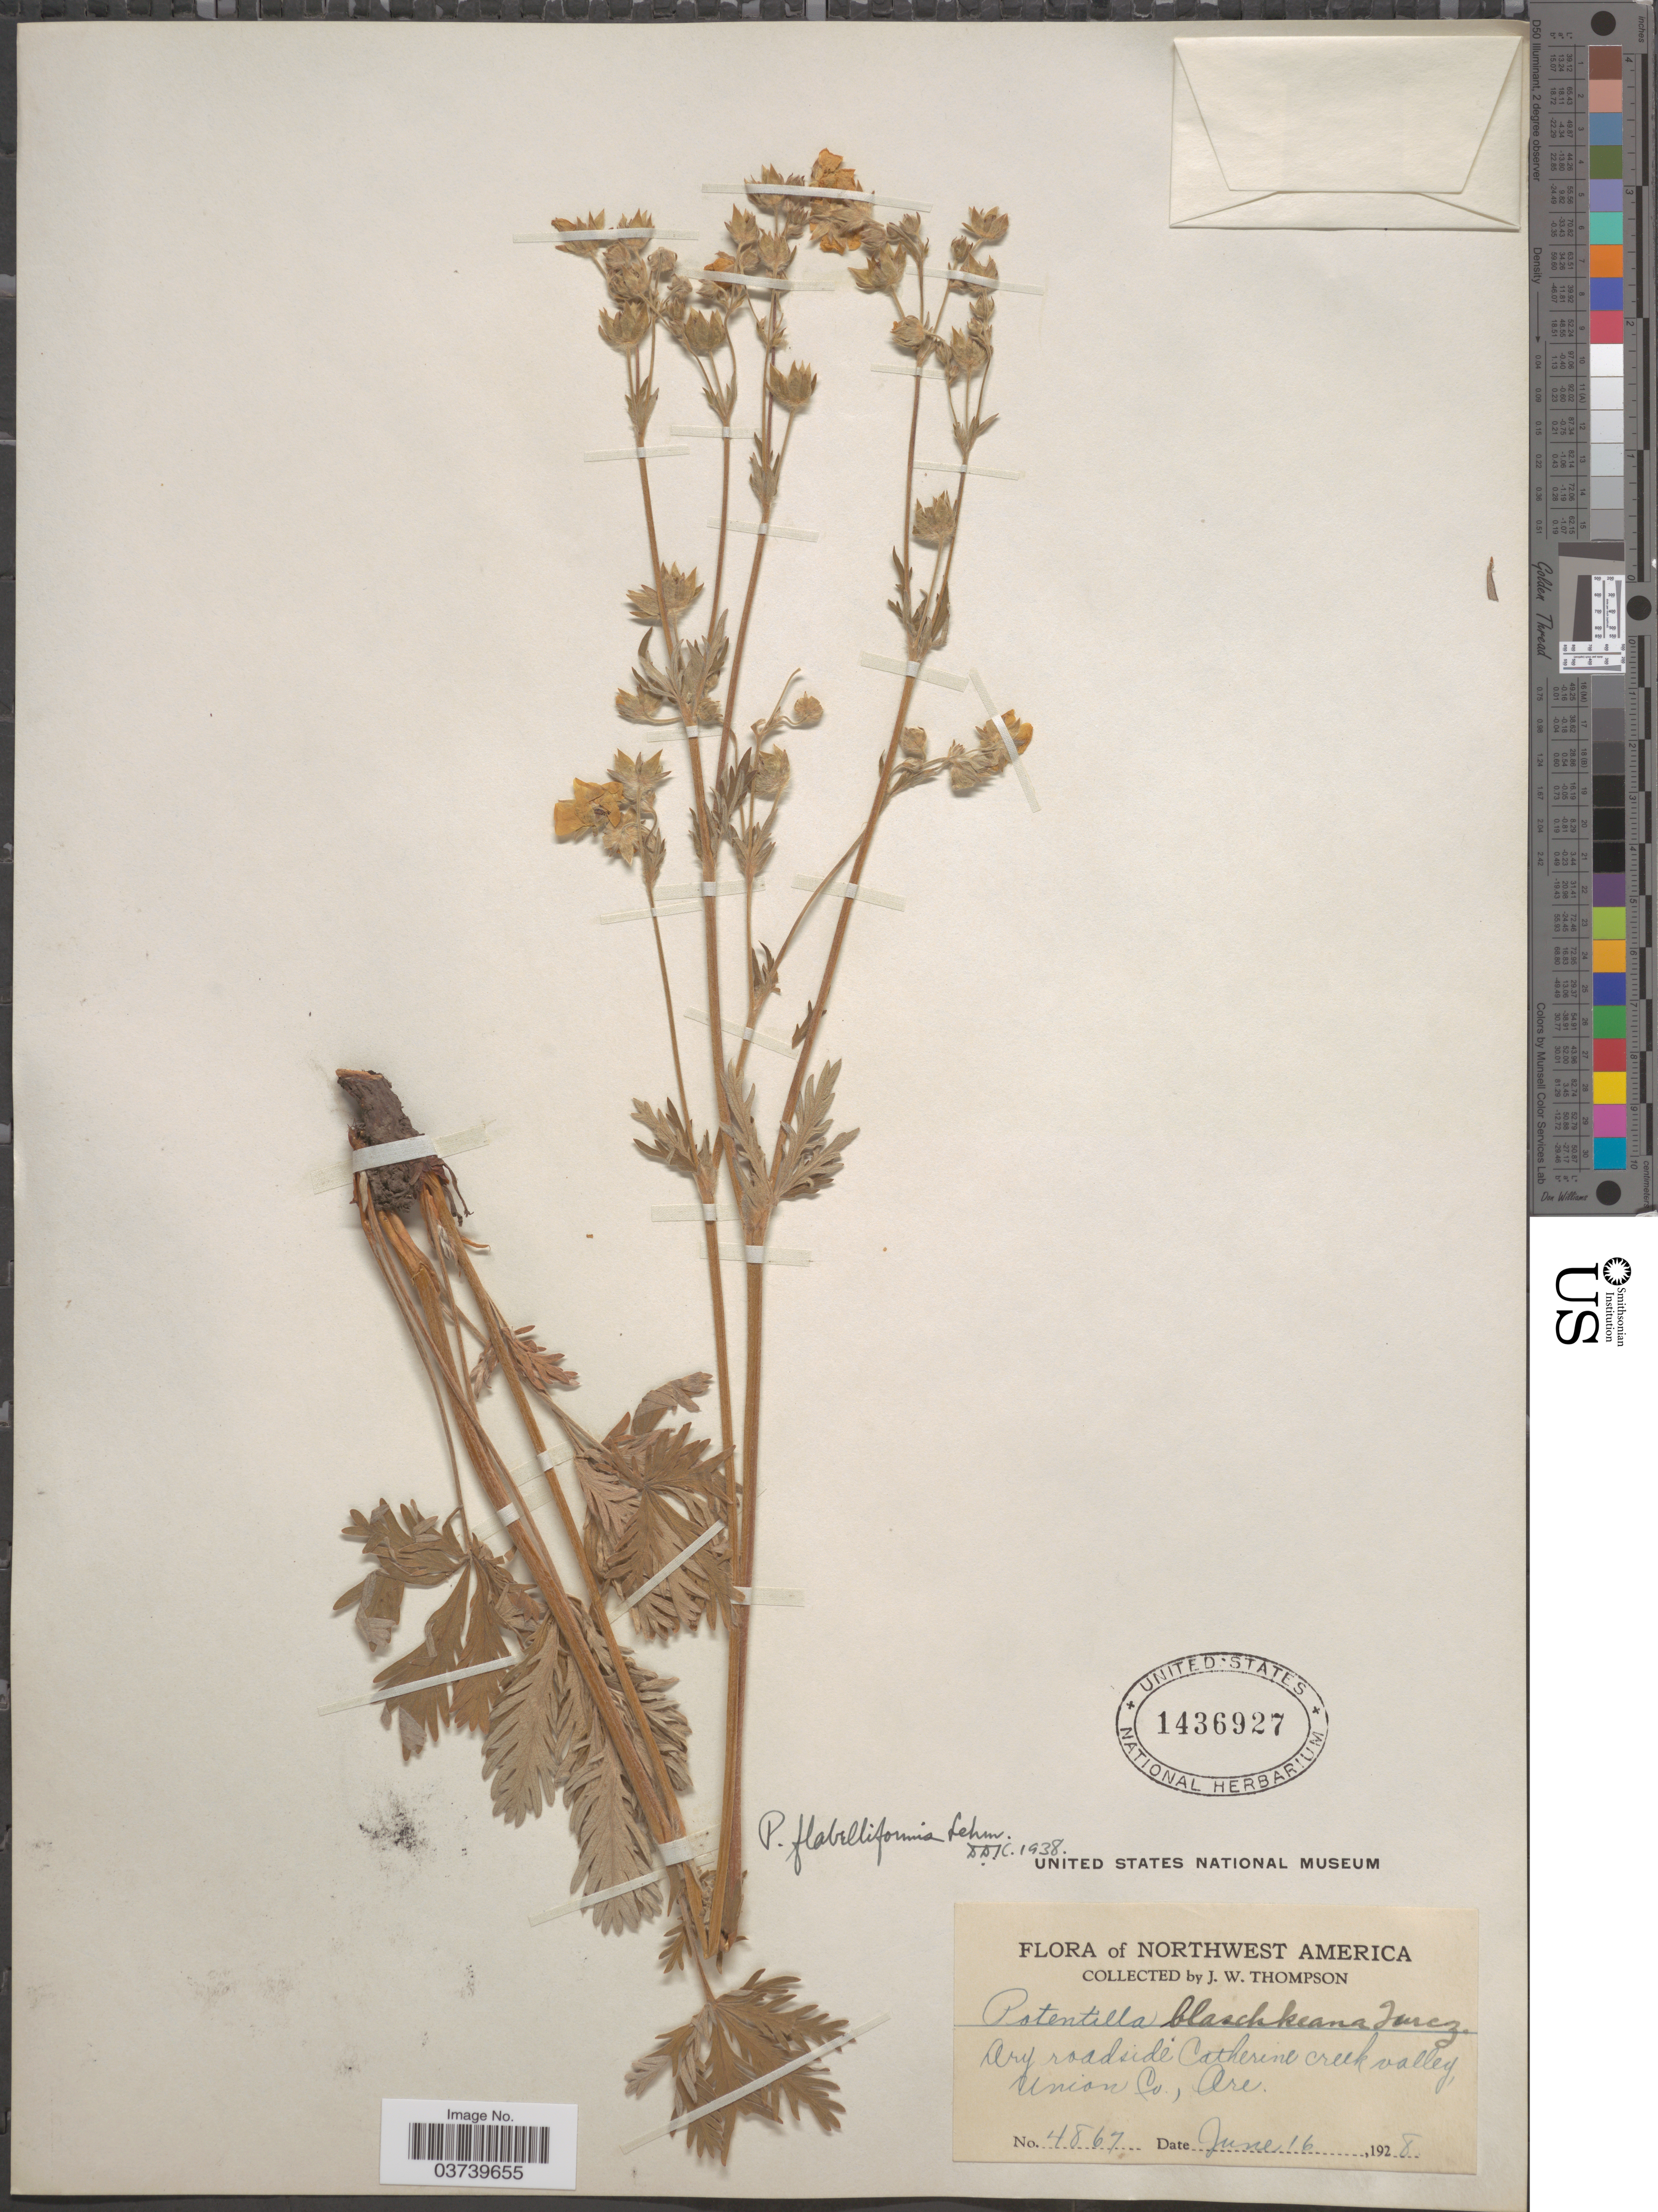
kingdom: Plantae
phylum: Tracheophyta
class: Magnoliopsida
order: Rosales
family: Rosaceae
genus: Potentilla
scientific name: Potentilla gracilis var. flabelliformis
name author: (Lehm.) Nutt.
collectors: J. Thompson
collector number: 4867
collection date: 1928-06-16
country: United States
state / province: Oregon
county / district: Union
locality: Northwest America. Dry roadside Catherine Creek Valley, Union Co.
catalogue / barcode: US 1436927